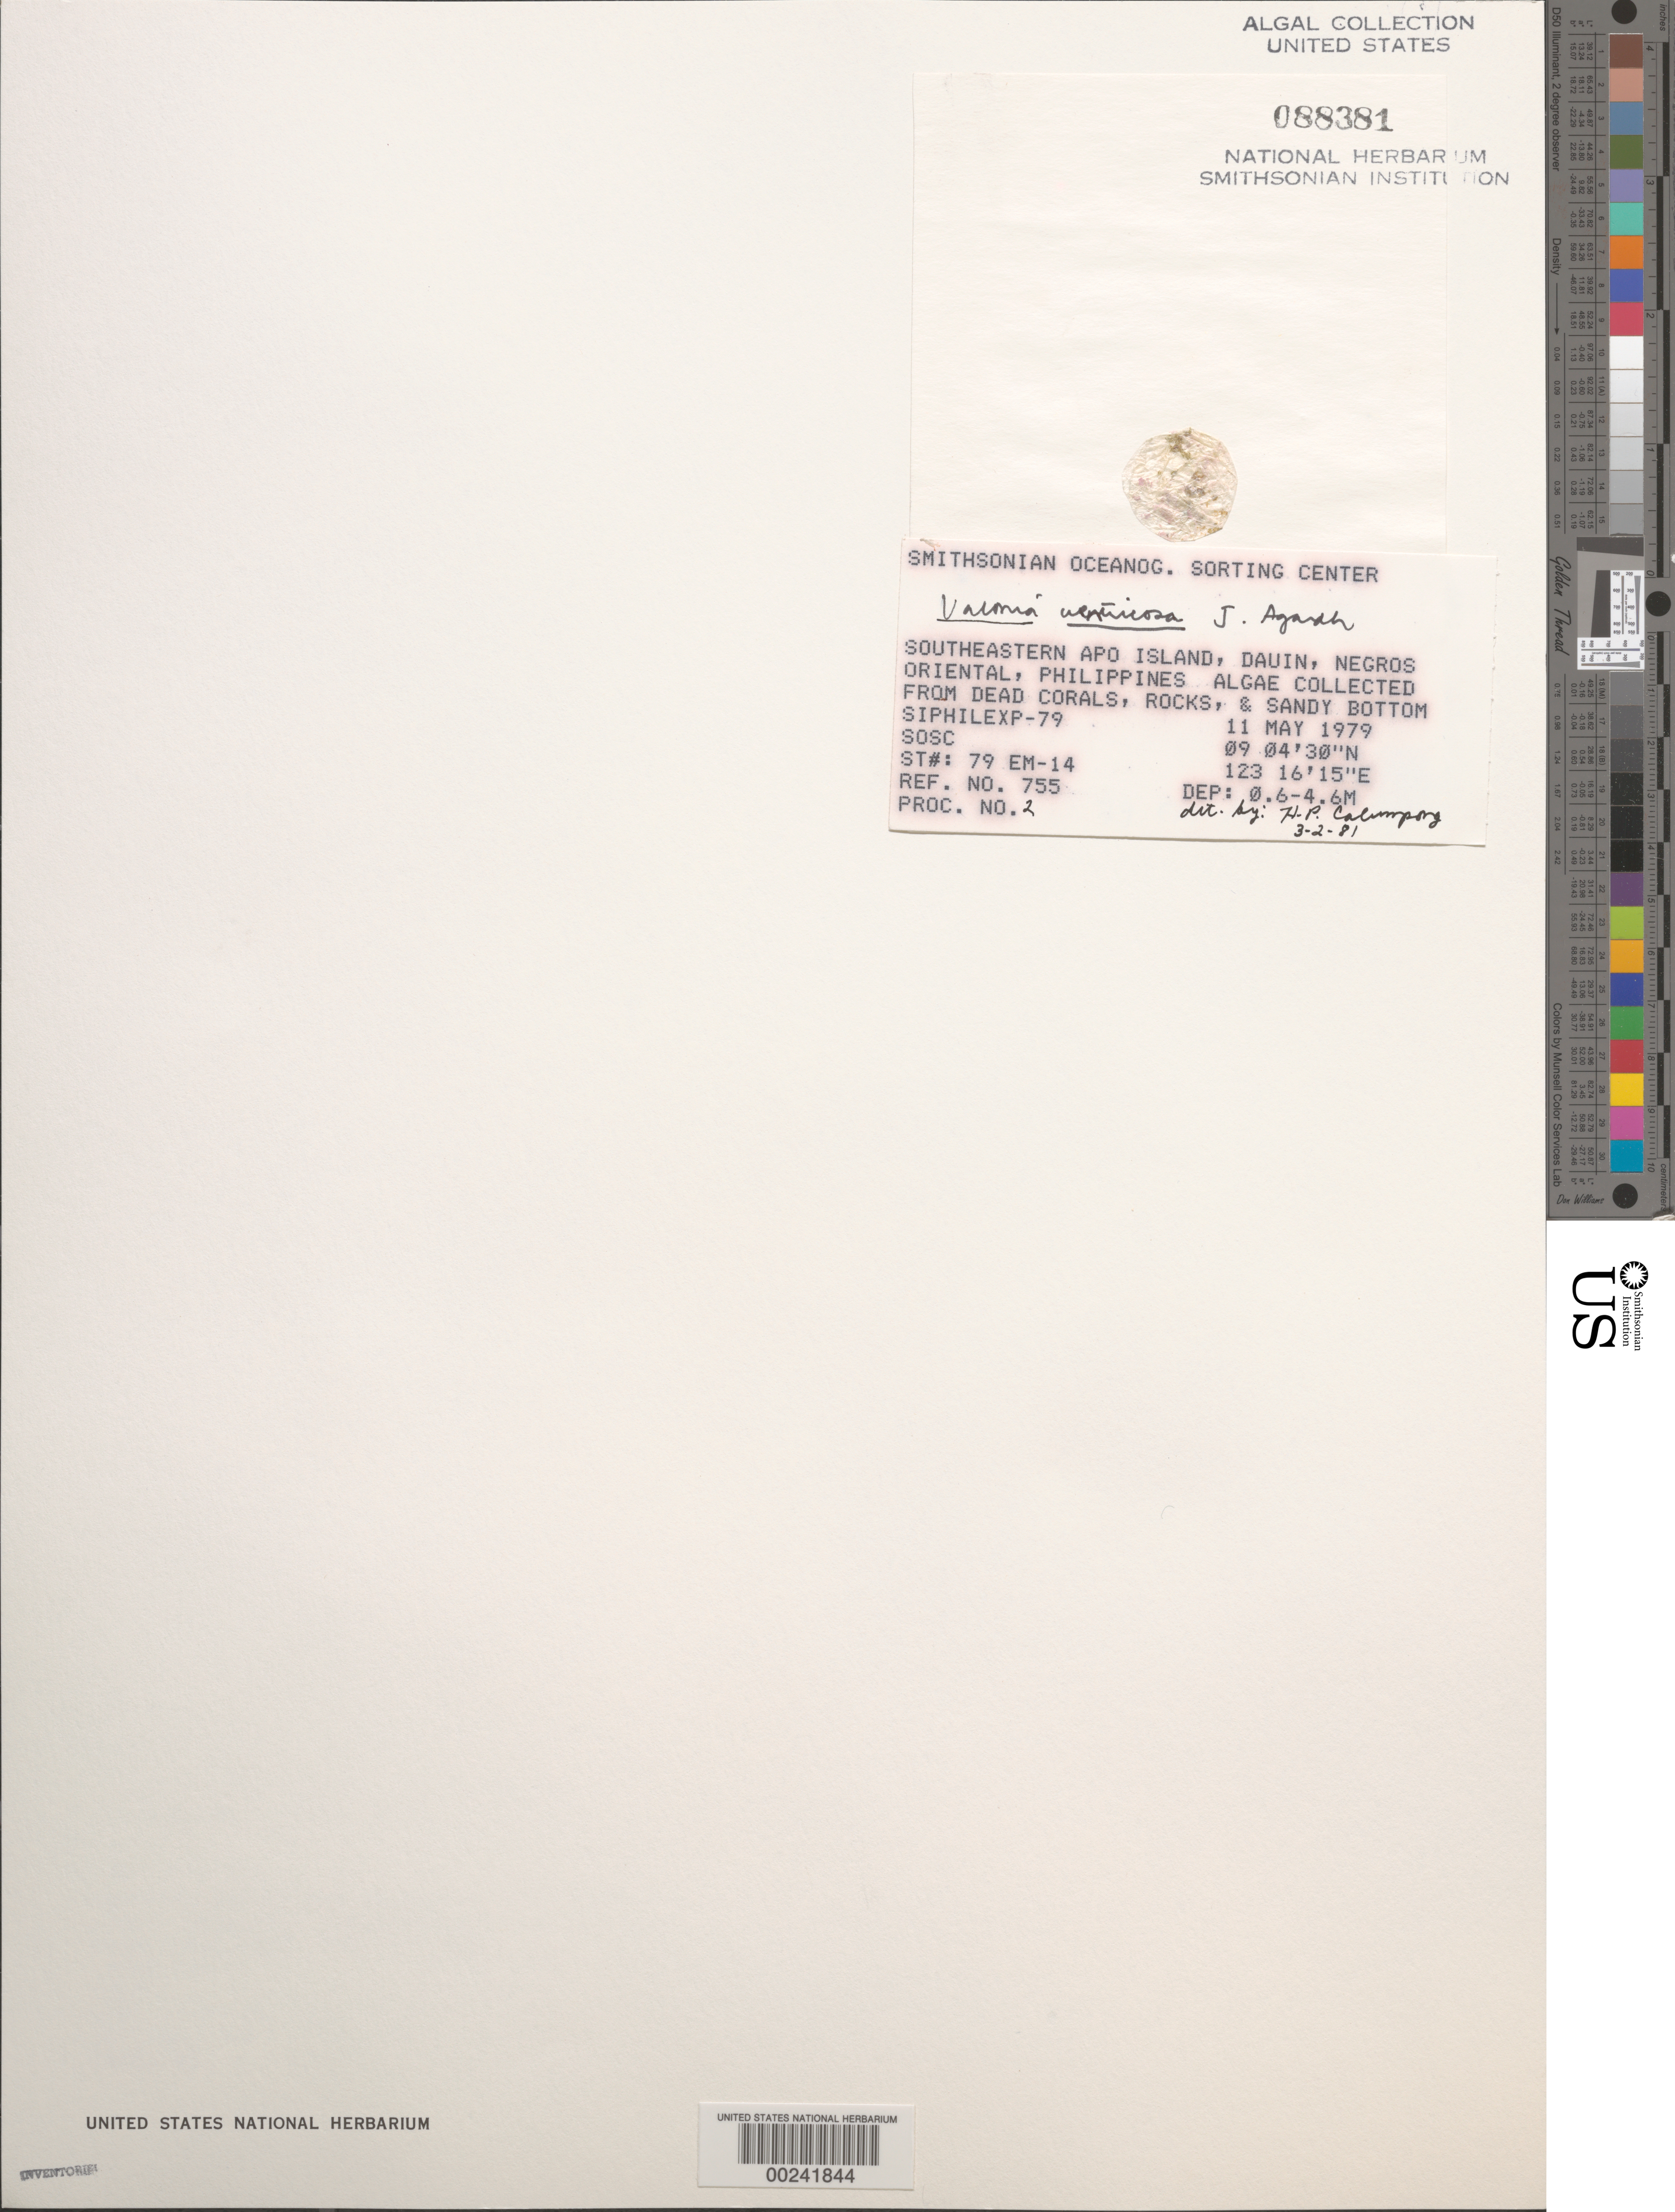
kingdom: Plantae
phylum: Chlorophyta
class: Ulvophyceae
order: Siphonocladales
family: Valoniaceae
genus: Valonia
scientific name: Valonia ventricosa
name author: J. Agardh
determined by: Calumpong, H. P.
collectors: SOSC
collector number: Station 79 Em-14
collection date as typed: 11 May 1979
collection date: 1979-05-11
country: Philippines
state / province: Central Visayas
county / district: Negros Oriental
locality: Apo island, dauin, negros oriental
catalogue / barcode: US 88381